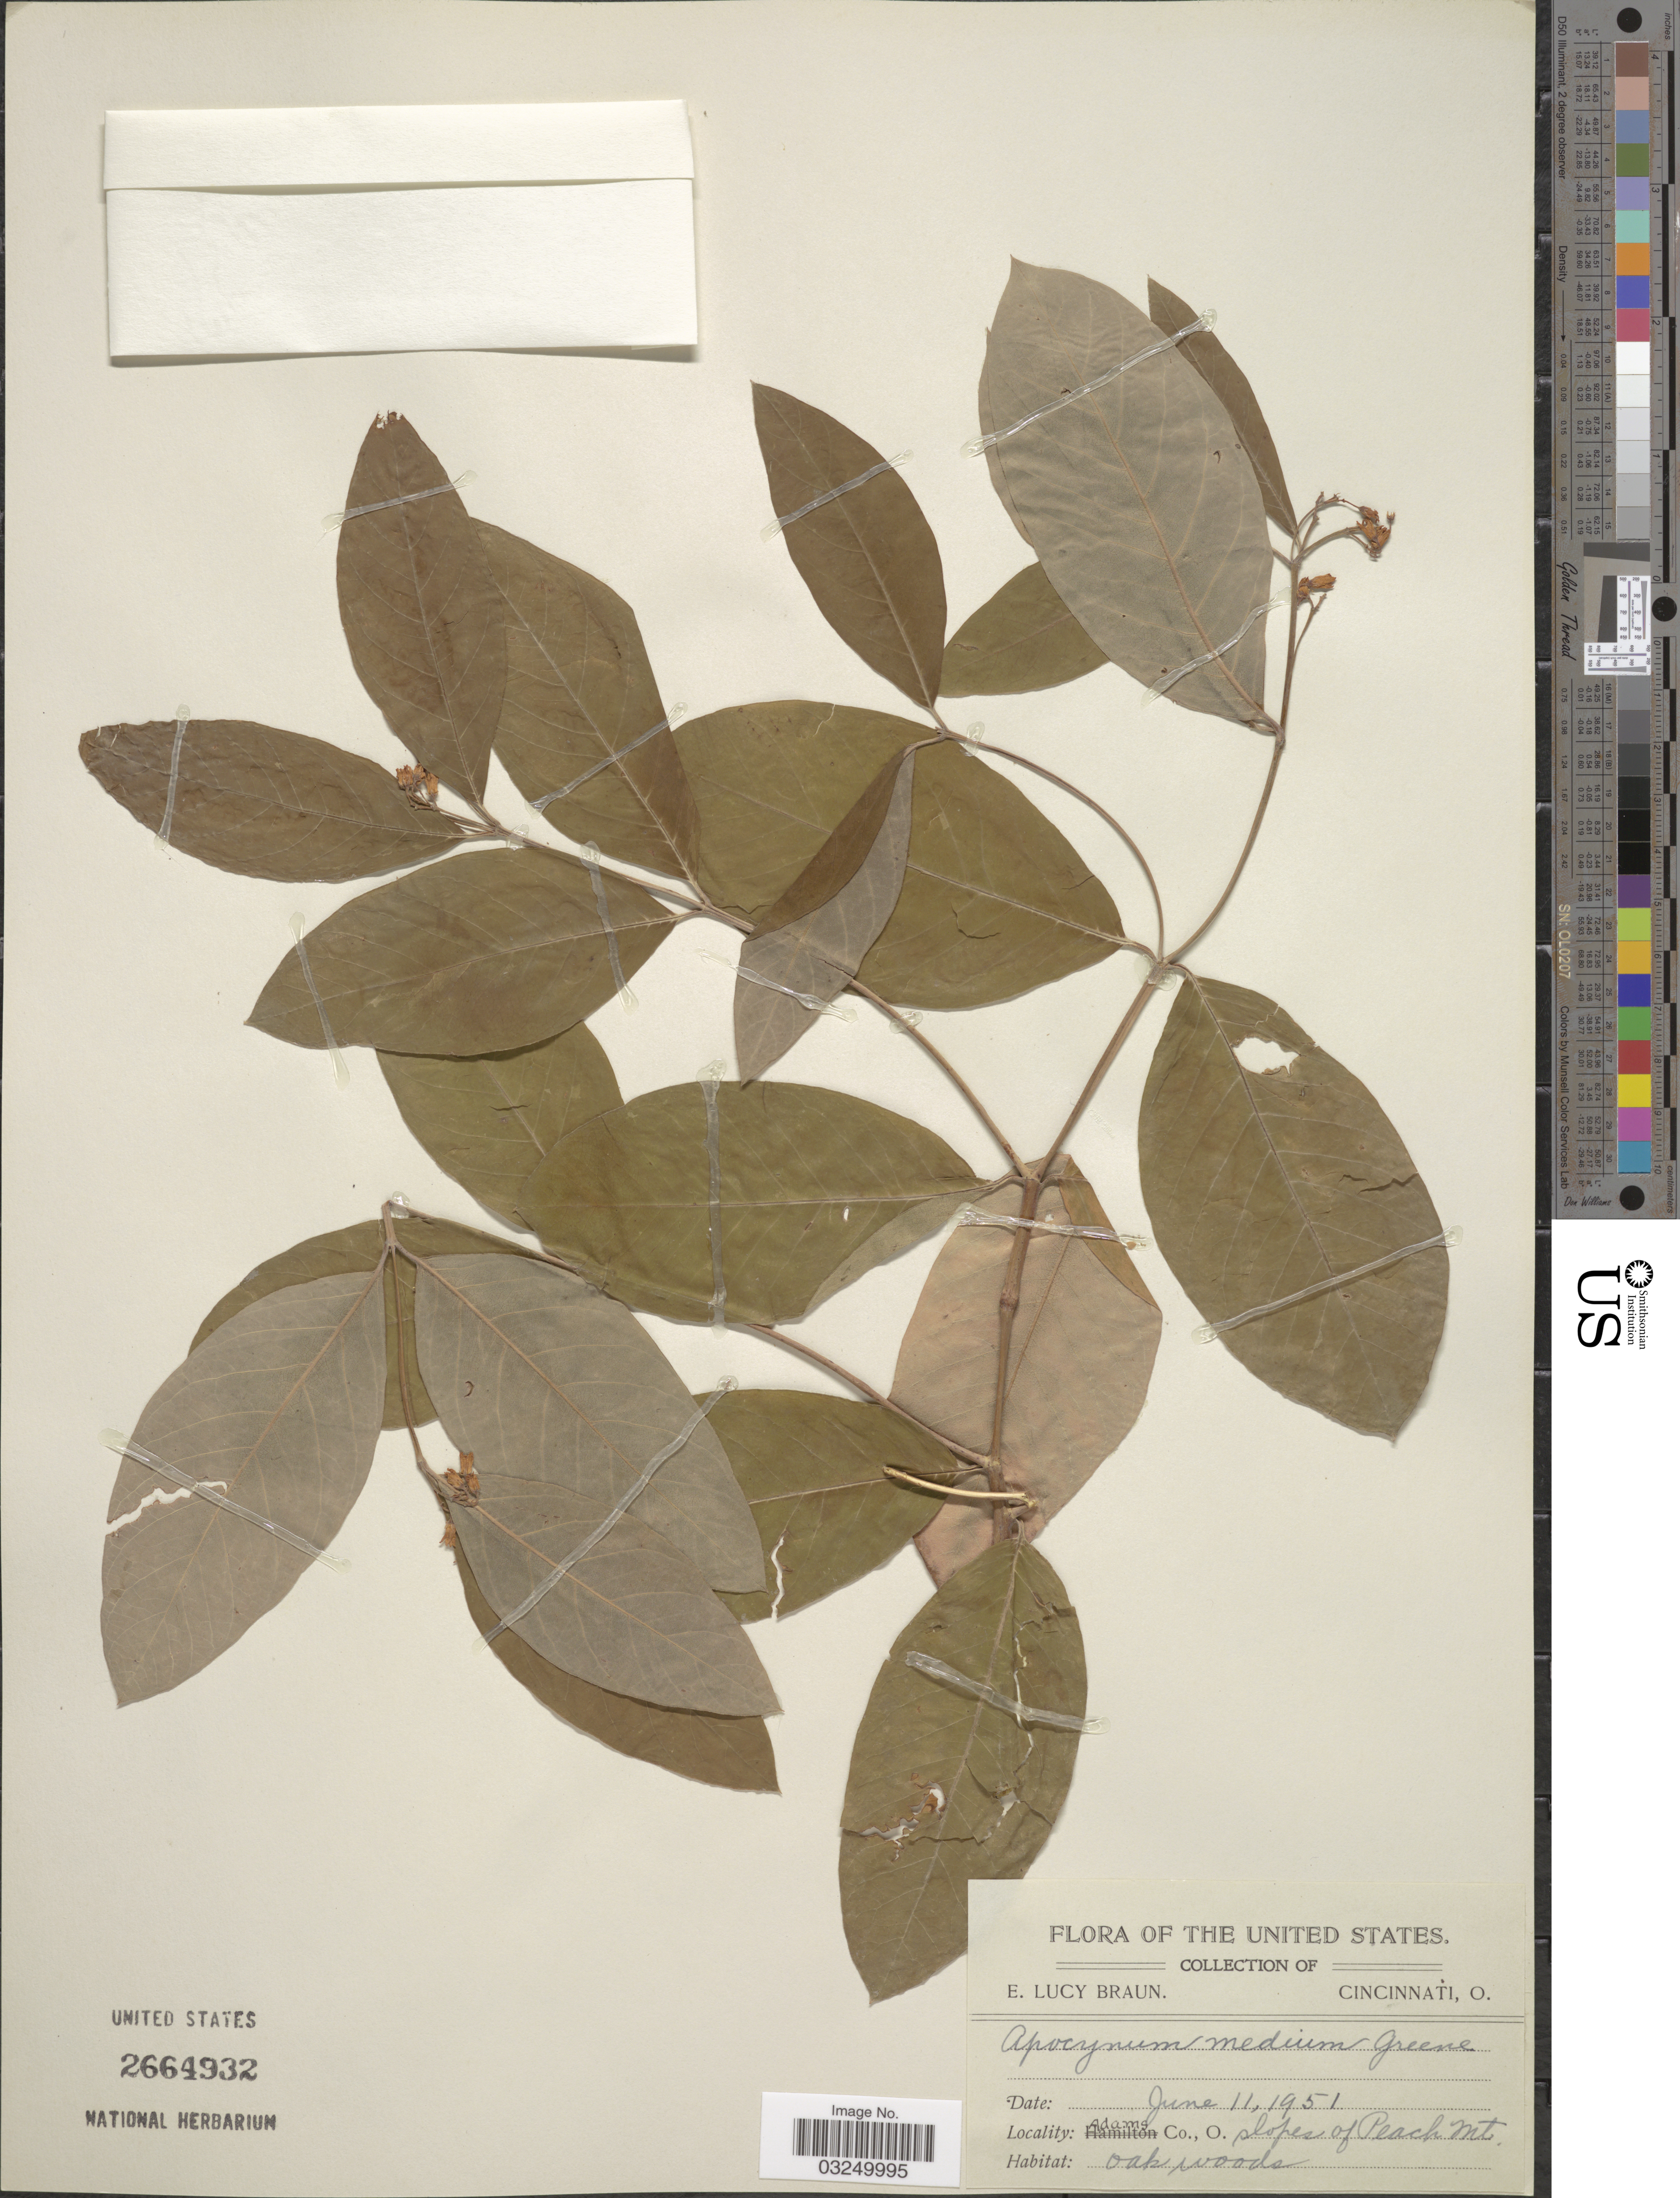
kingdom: Plantae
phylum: Tracheophyta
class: Magnoliopsida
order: Gentianales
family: Apocynaceae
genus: Apocynum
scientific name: Apocynum medium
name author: Greene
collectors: E. L. Braun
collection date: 1951-06-11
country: United States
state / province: Ohio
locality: Adams Co. slopes of Peach Mt.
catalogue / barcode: US 2664932